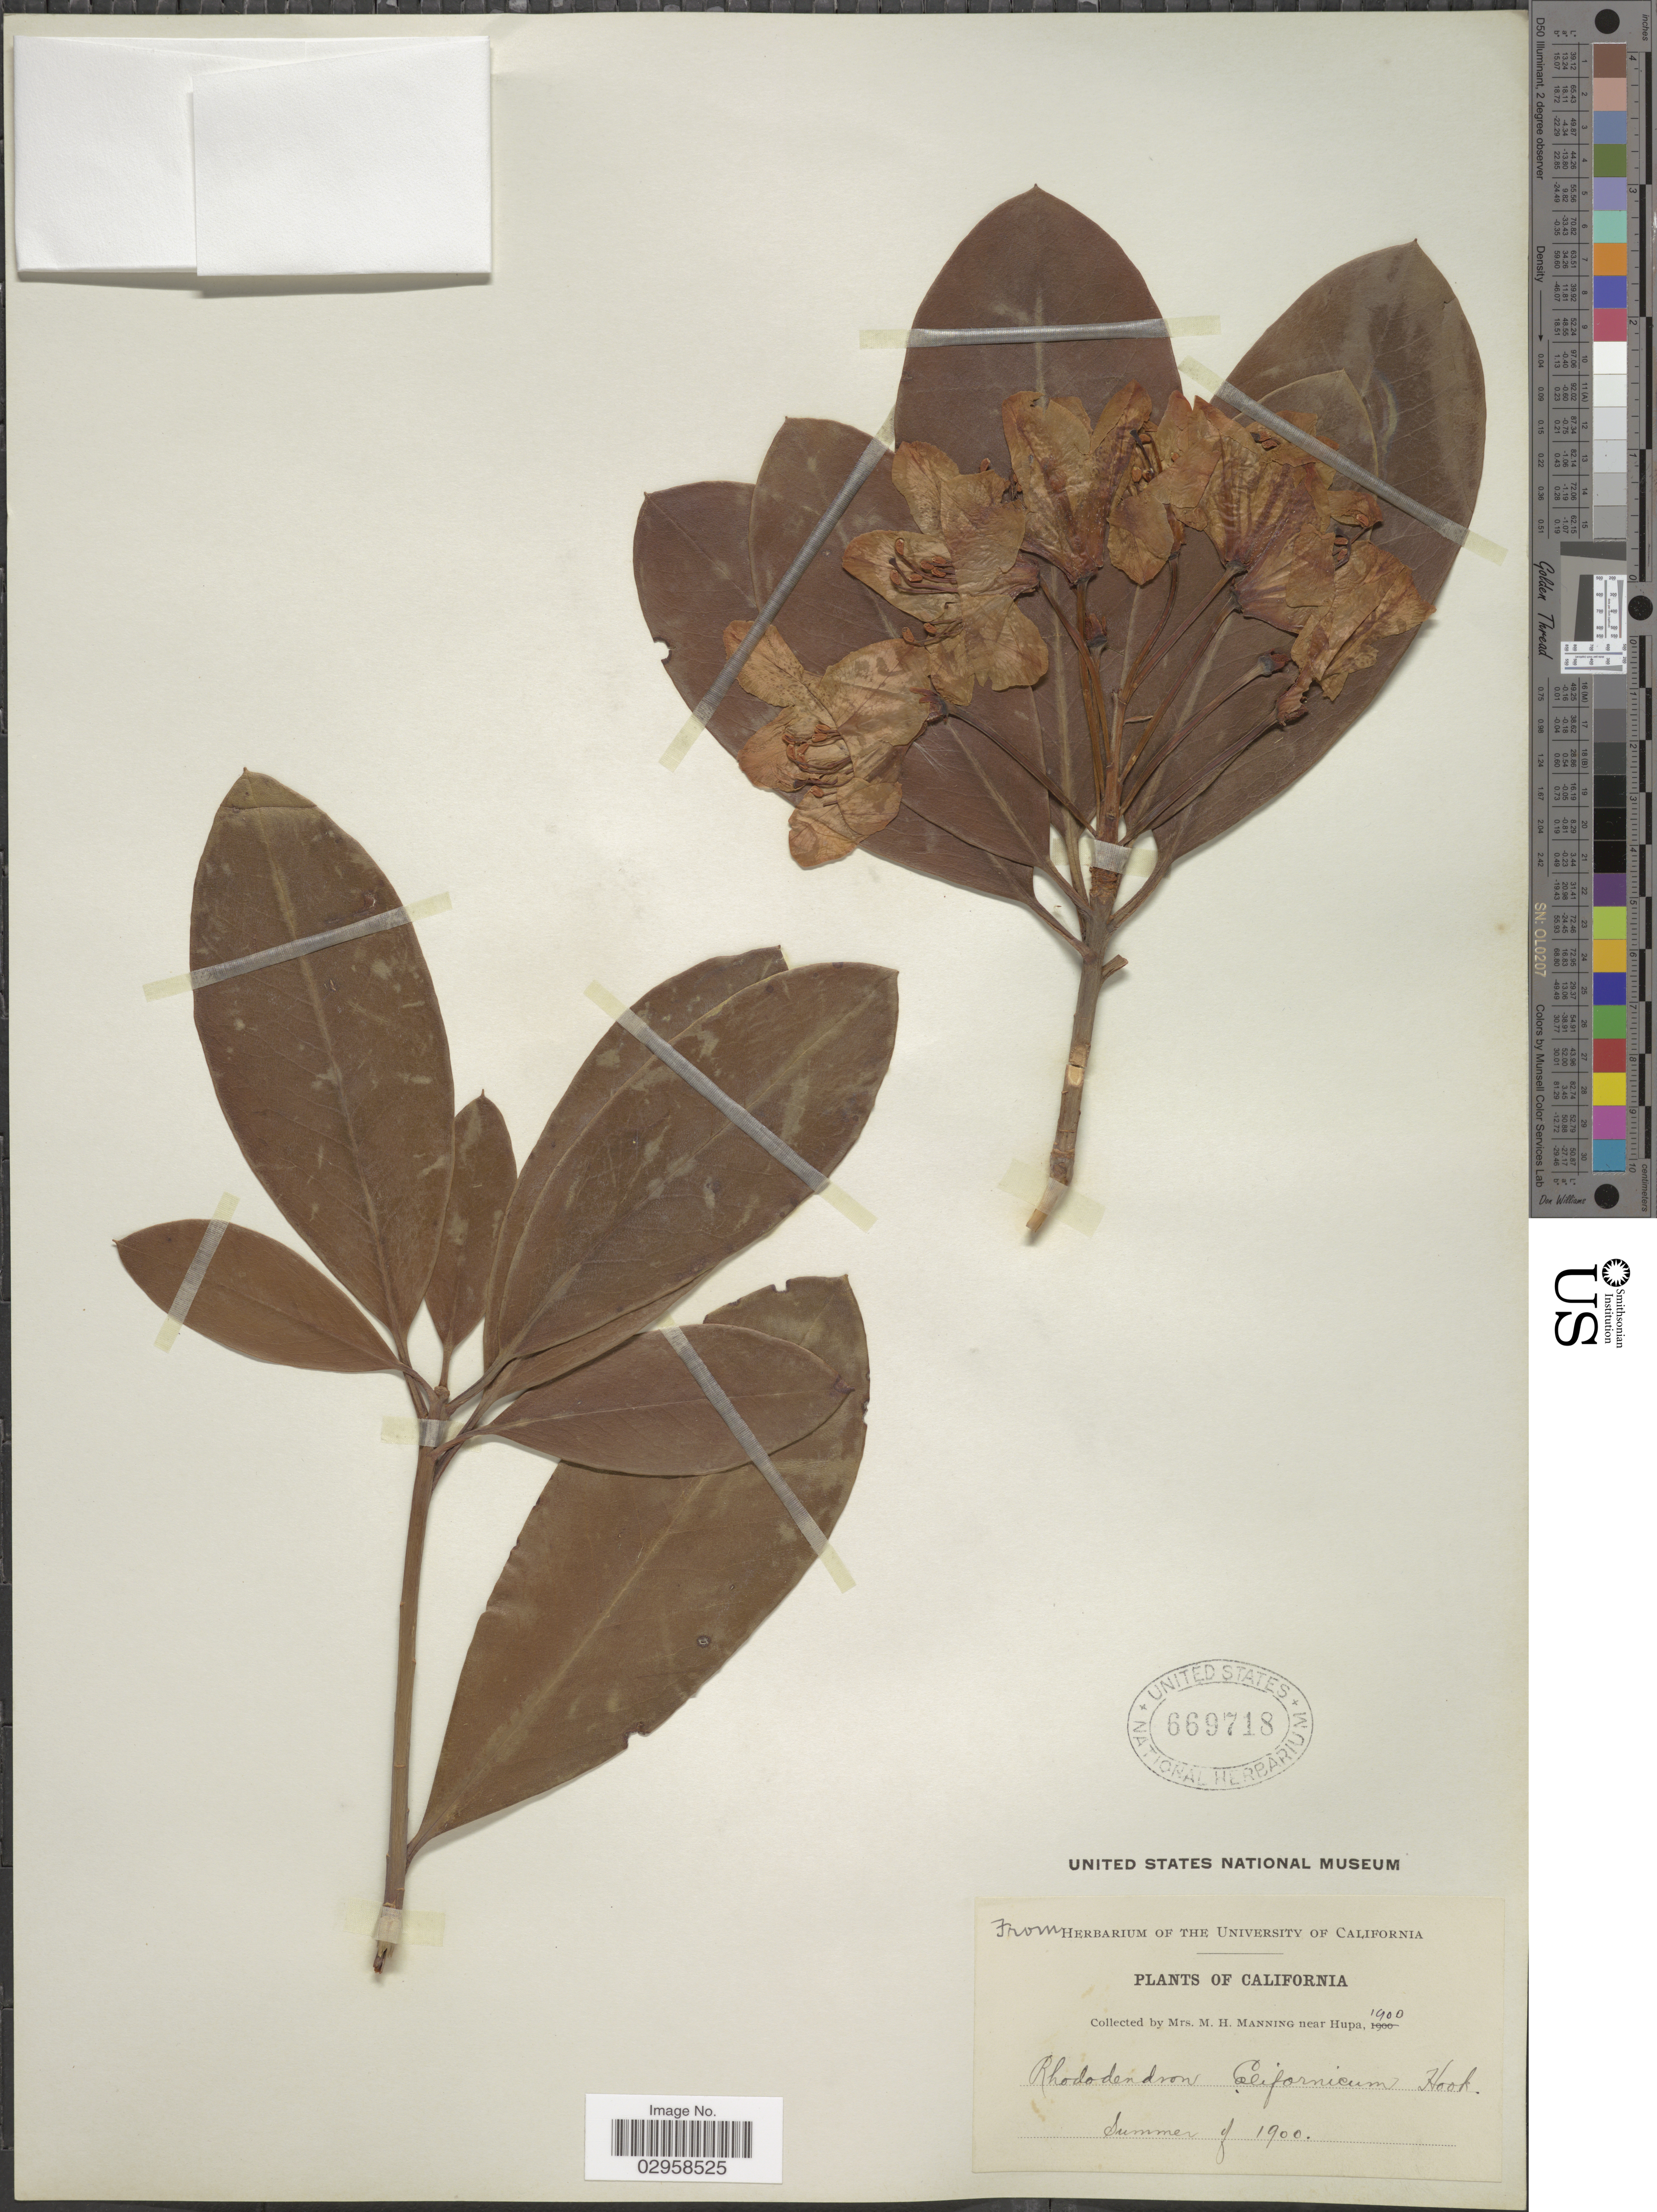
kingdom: Plantae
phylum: Tracheophyta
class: Magnoliopsida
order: Ericales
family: Ericaceae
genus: Rhododendron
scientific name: Rhododendron macrophyllum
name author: D. Don ex G. Don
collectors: M. Manning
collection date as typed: Summer of 1900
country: United States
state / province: California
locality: Near Hupa.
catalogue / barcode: US 669718